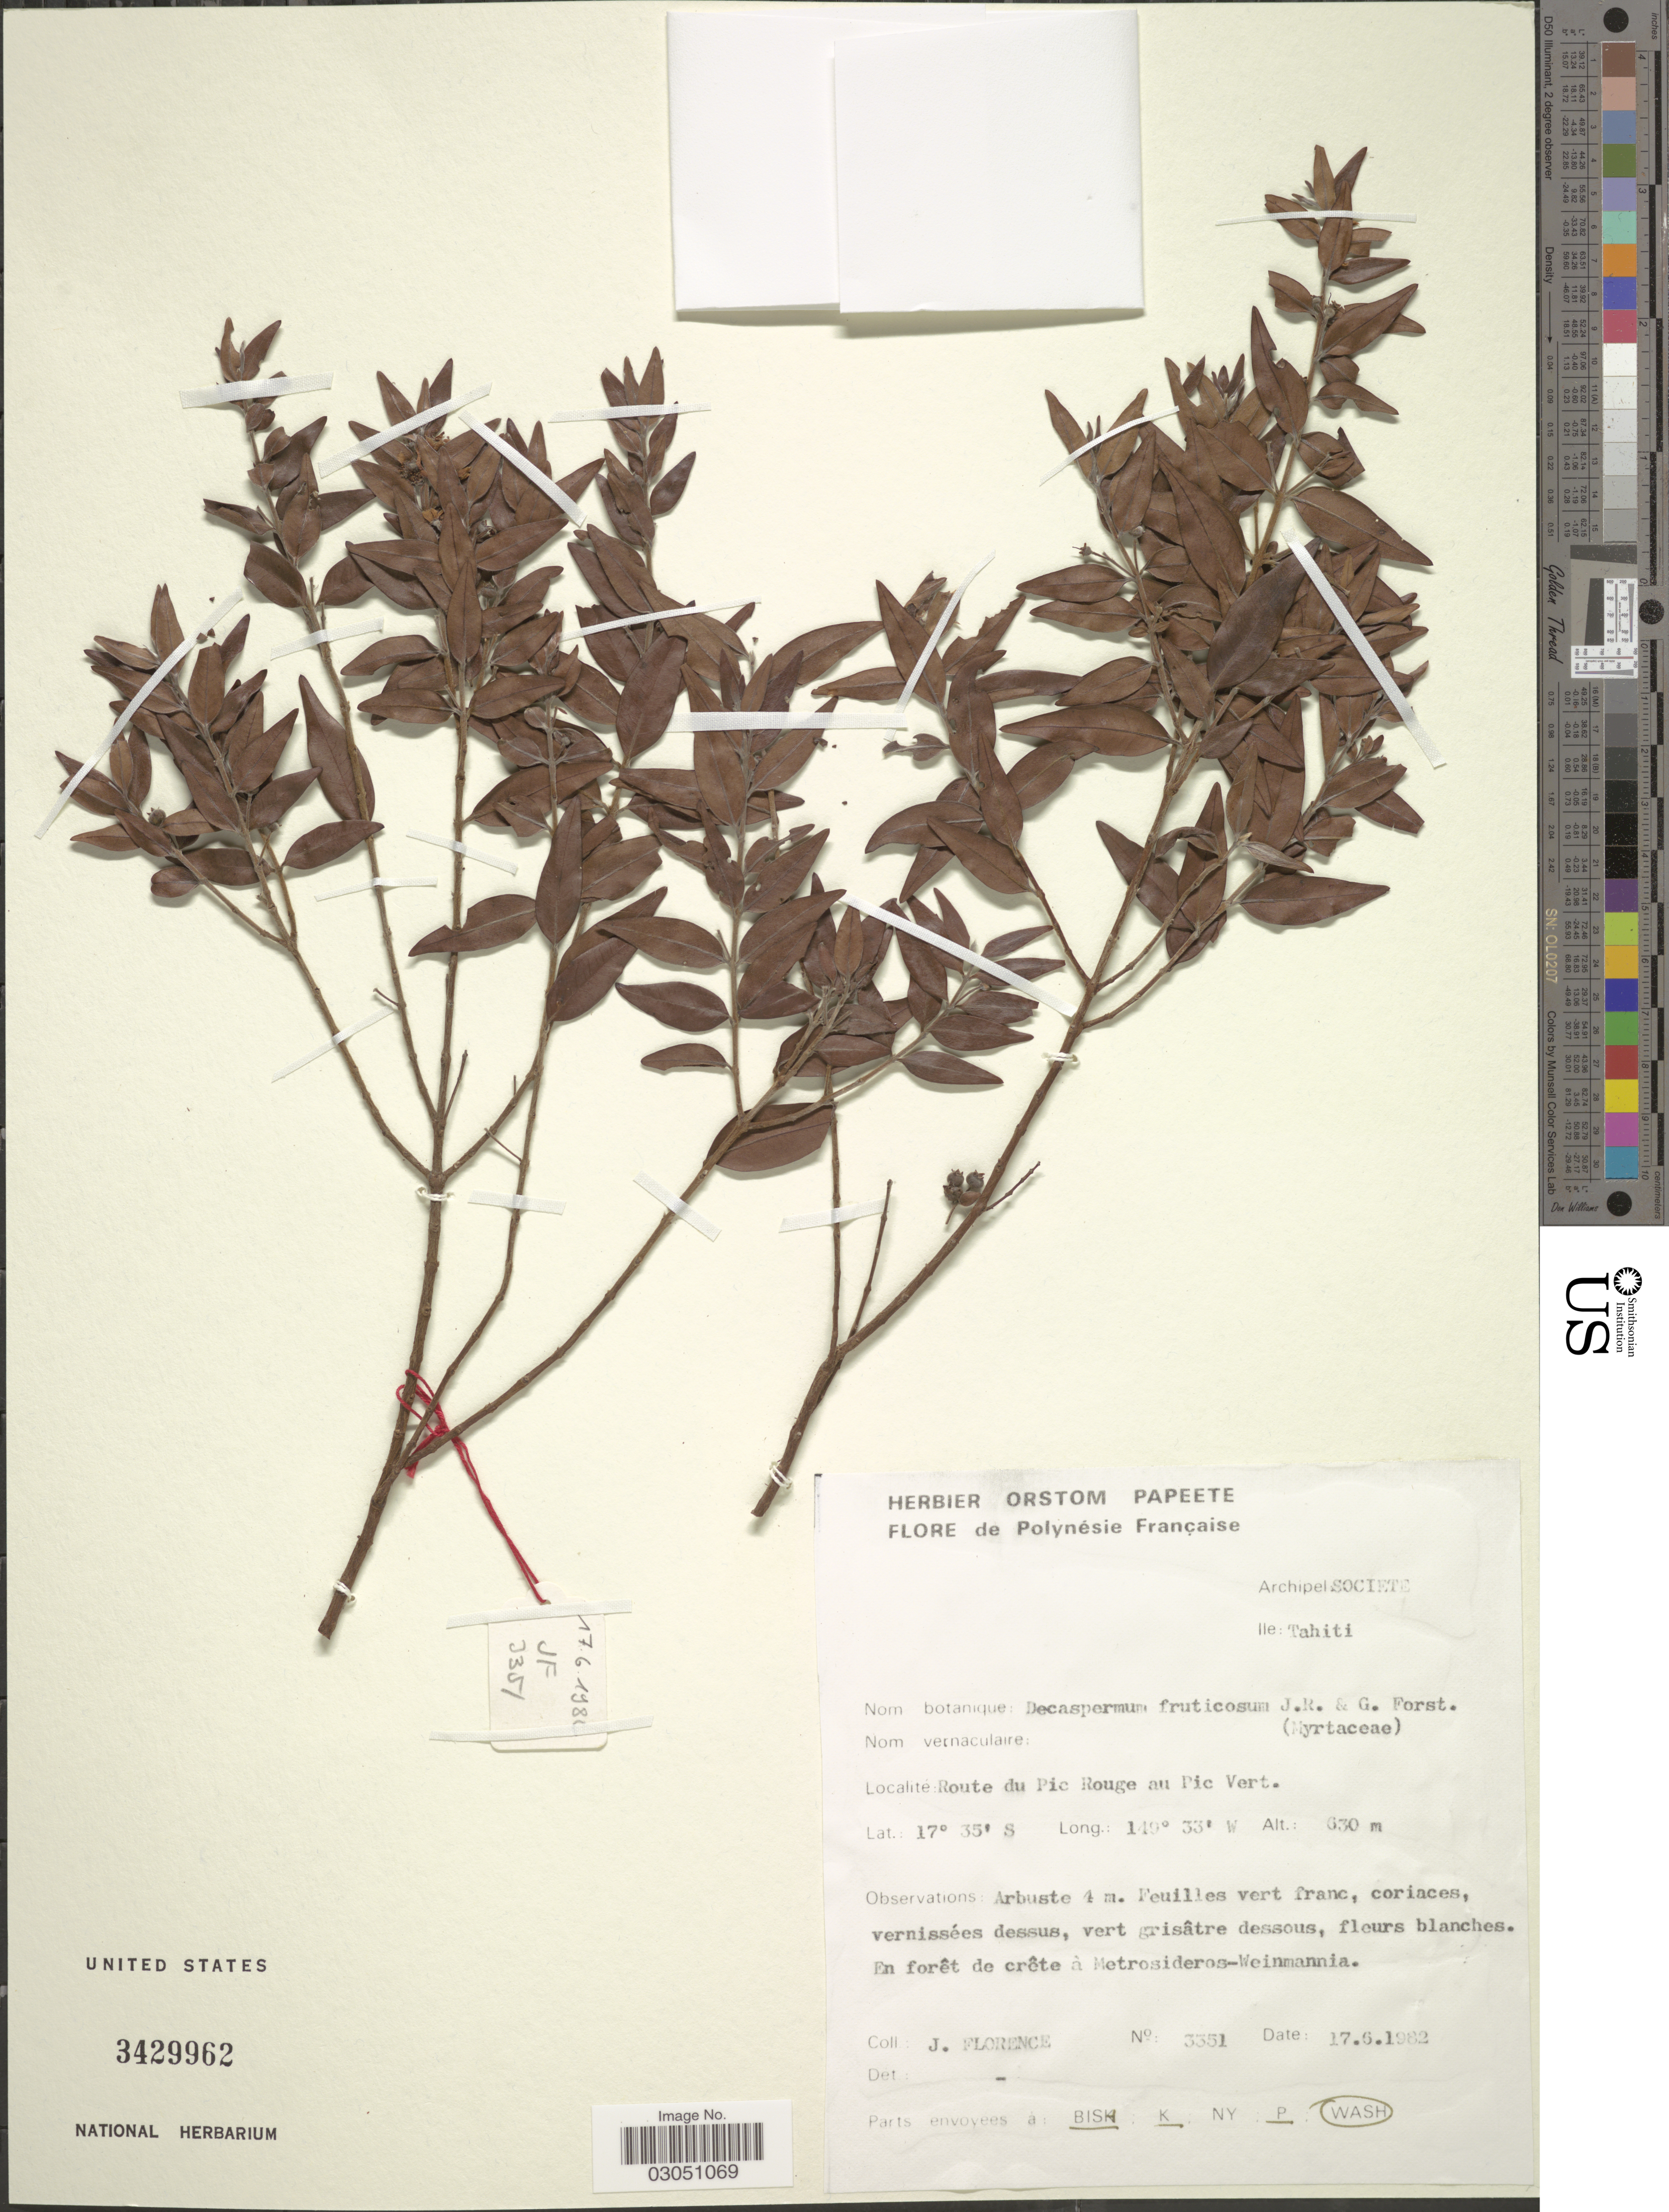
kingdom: Plantae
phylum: Tracheophyta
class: Magnoliopsida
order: Myrtales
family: Myrtaceae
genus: Decaspermum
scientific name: Decaspermum fruticosum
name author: J.R. Forst. & G. Forst.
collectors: J. Florence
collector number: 3351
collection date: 1982-06-17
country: French Polynesia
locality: Polynésie Frençaise. Archipel Societe. Ile: Tahiti. Route du Pic Rouge au Pic Vert.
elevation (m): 630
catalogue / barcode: US 3429962